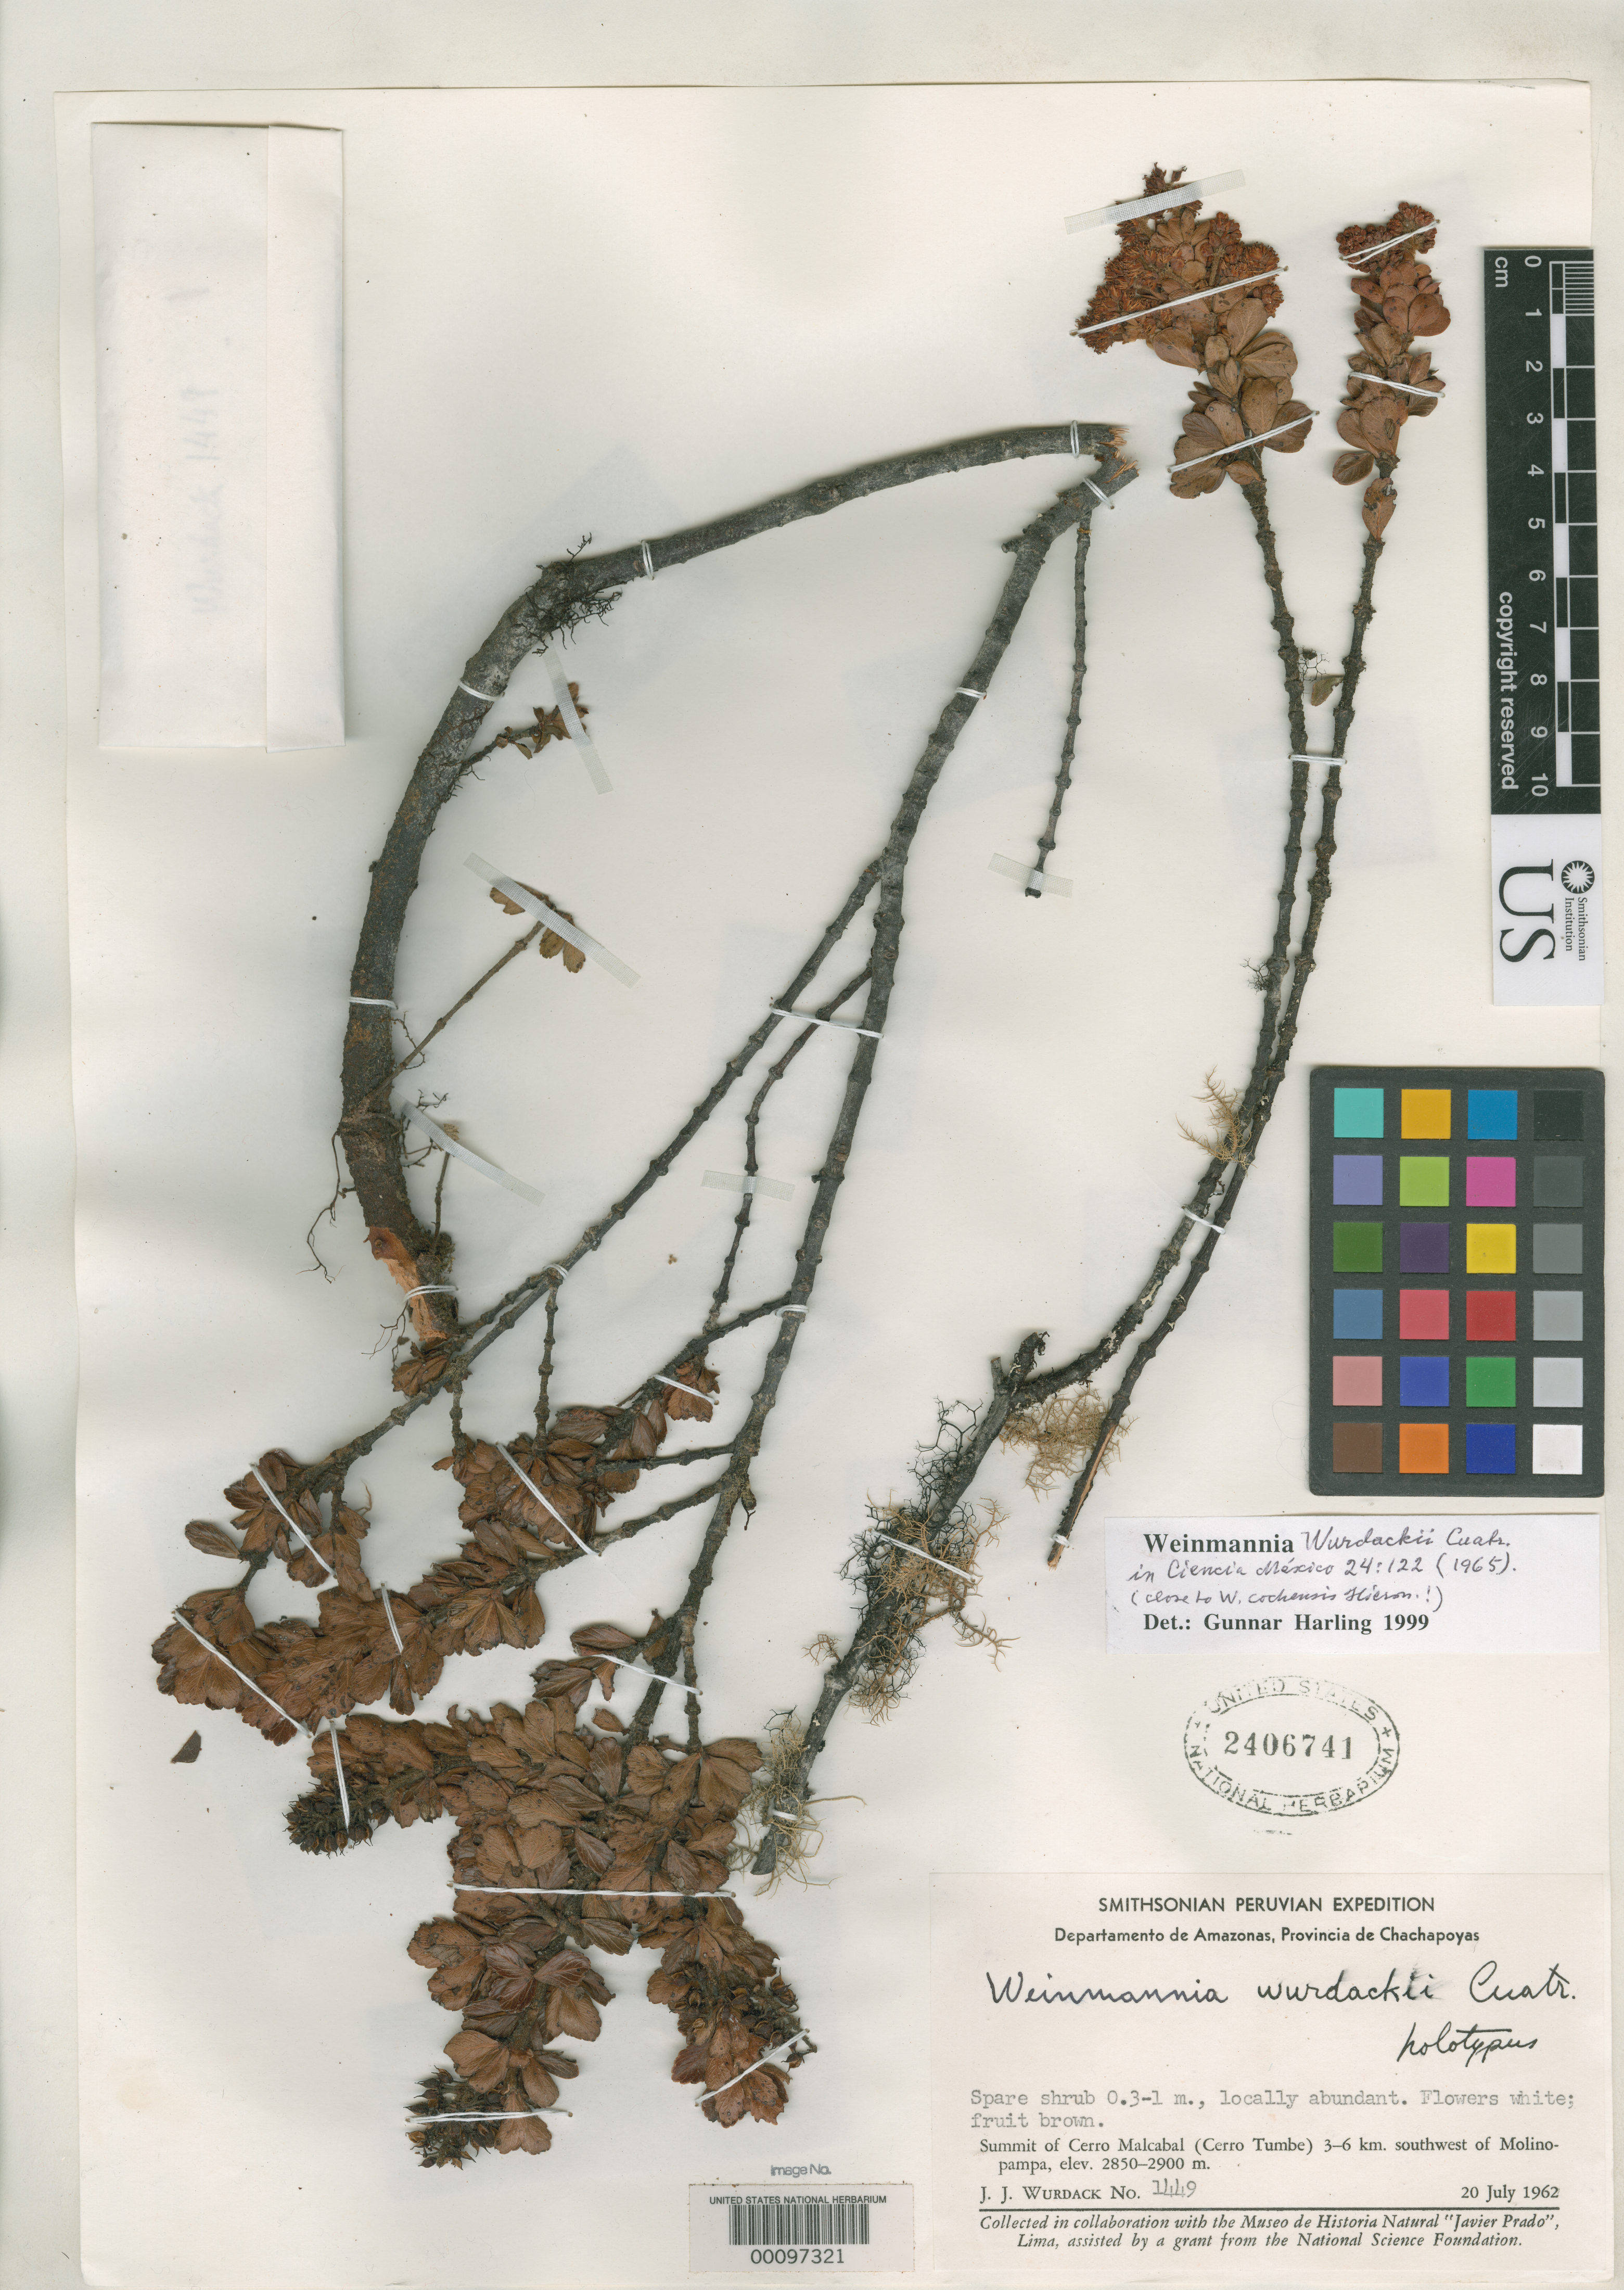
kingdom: Plantae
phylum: Tracheophyta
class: Magnoliopsida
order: Oxalidales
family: Cunoniaceae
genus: Weinmannia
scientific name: Weinmannia wurdackii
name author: Cuatrec.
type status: Holotype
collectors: J. J. Wurdack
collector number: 1449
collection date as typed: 20 Jul 1962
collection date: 1962-07-20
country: Peru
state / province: Amazonas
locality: summit of Cerro Malcabal, Cerro Tumbe, 3-6 km SW of Molinopampa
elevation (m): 2850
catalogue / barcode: US 2406741